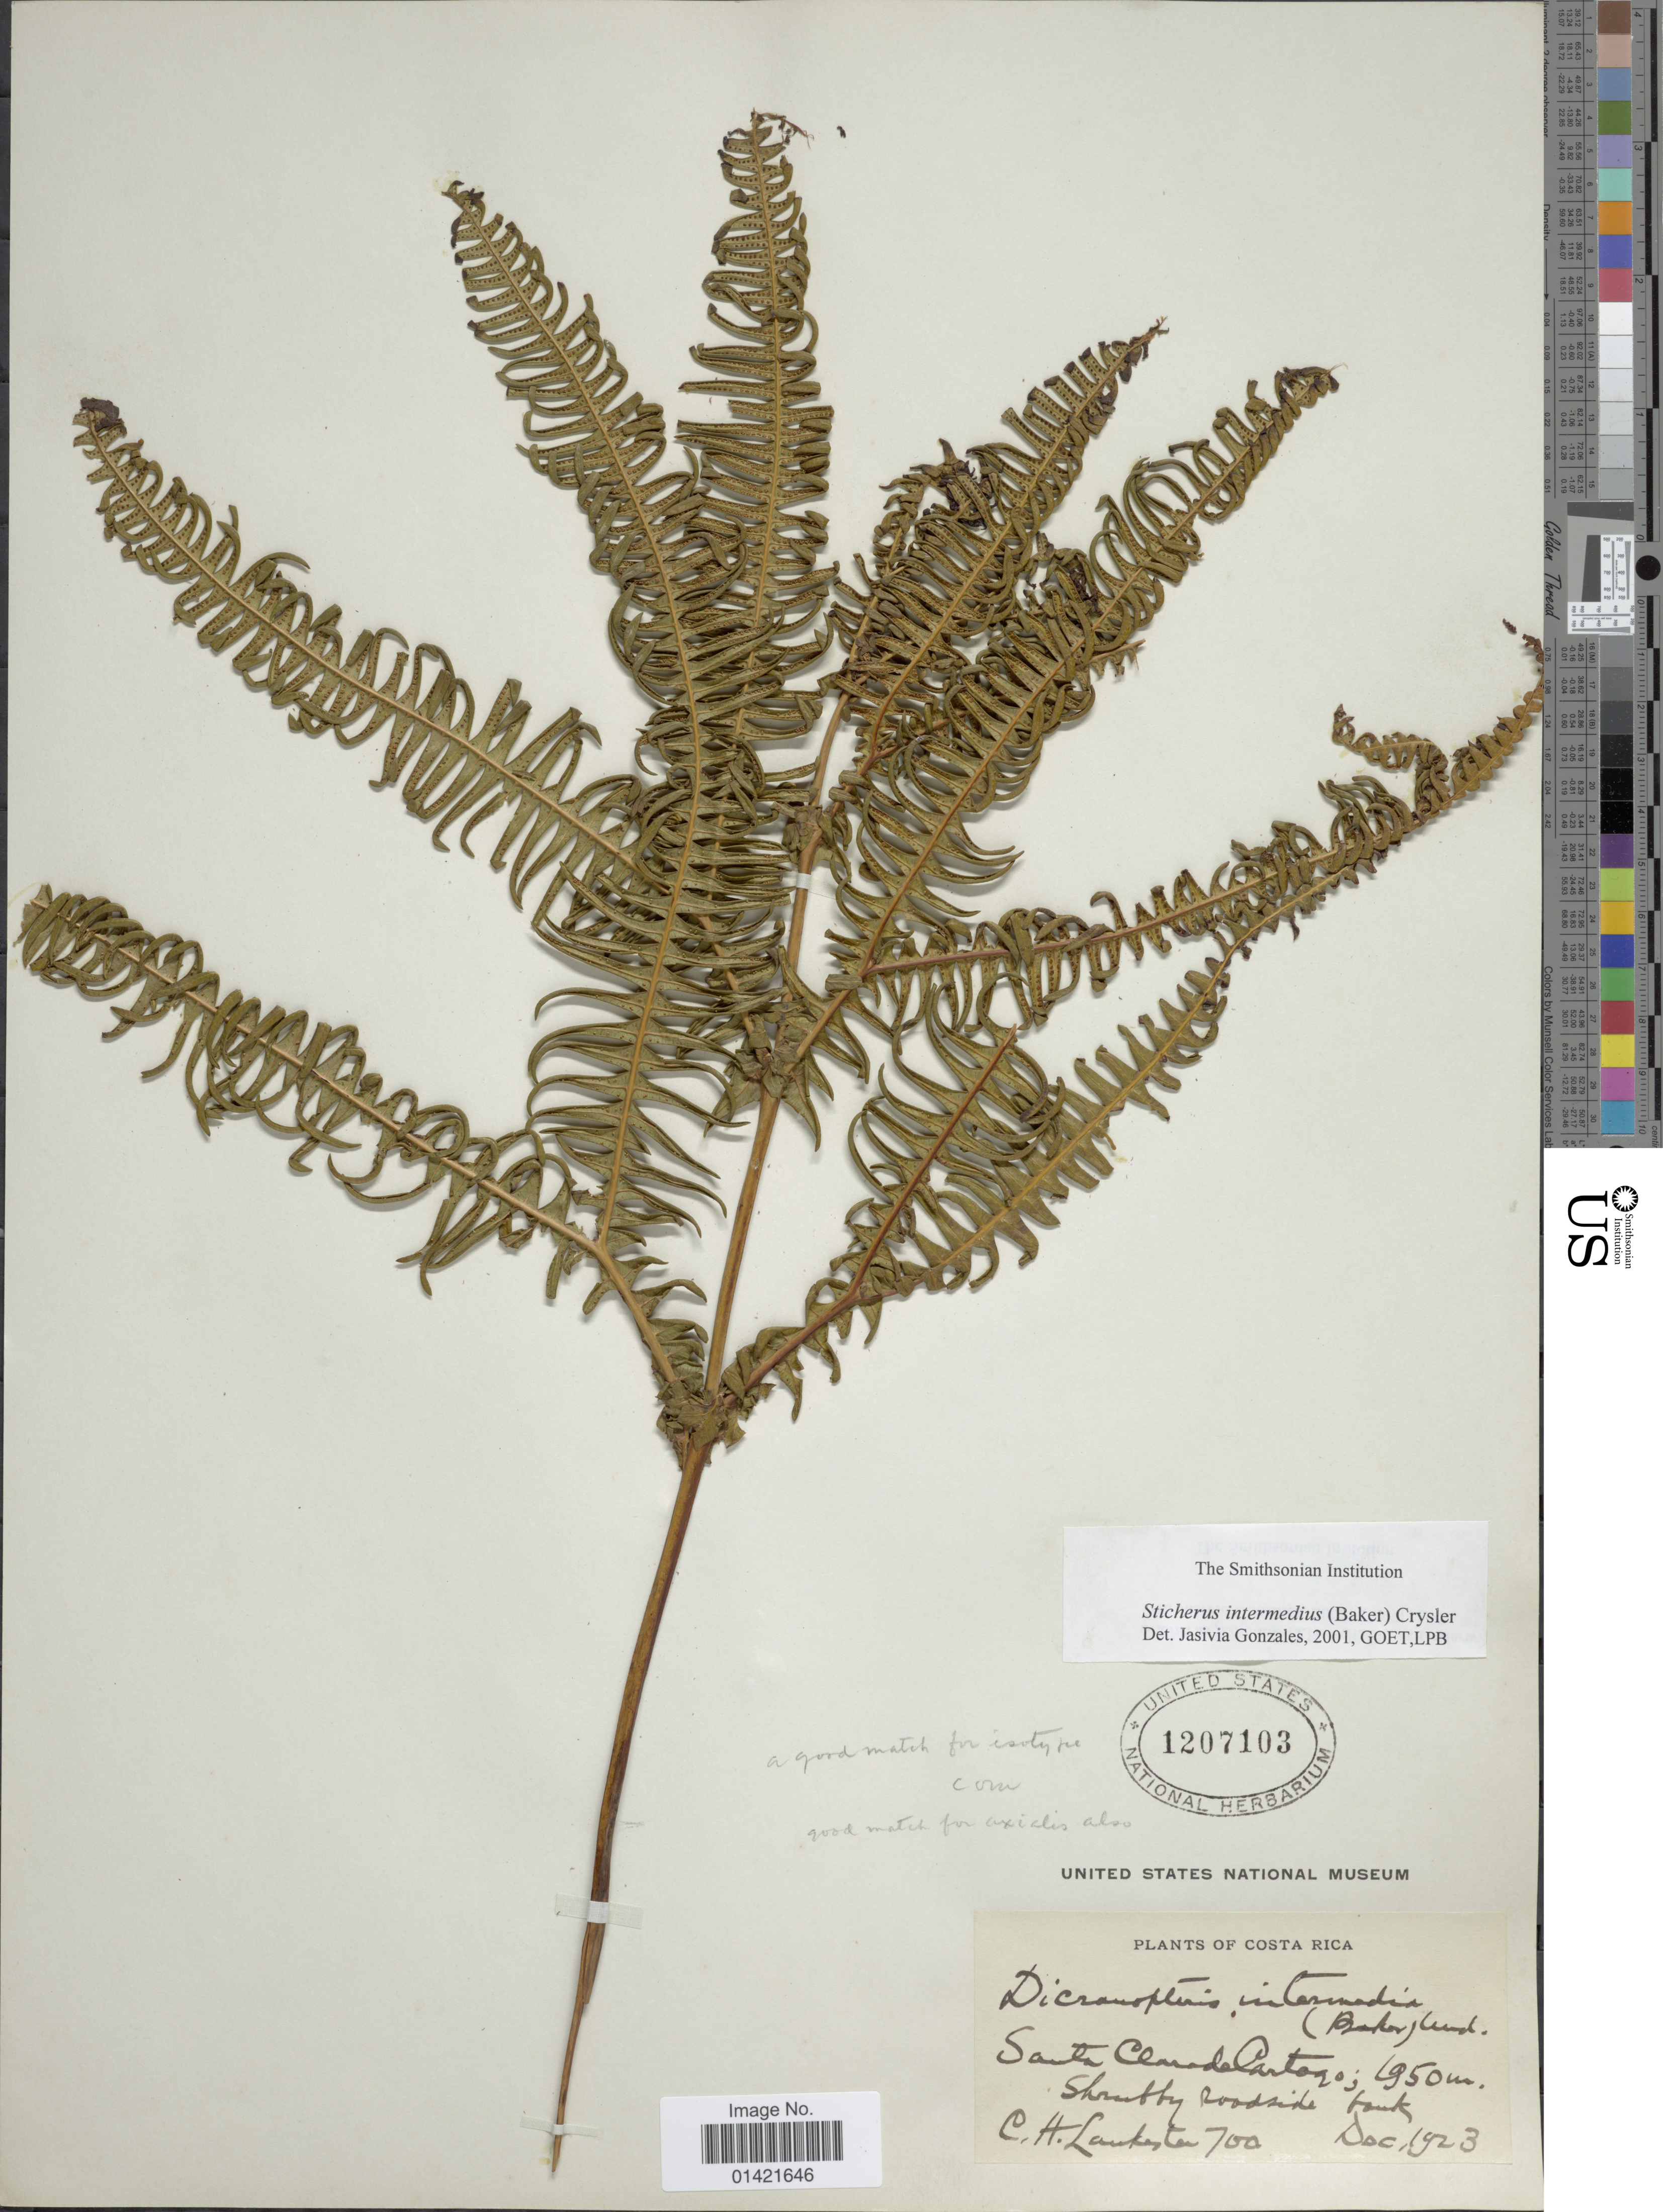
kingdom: Plantae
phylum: Tracheophyta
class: Polypodiopsida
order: Gleicheniales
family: Gleicheniaceae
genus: Sticherus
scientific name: Sticherus intermedius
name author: (Baker) Chrysler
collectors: C. H. Lankester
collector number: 700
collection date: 1923-12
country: Costa Rica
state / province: Cartago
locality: Santa Clarade Cartago.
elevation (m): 1950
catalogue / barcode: US 1207103